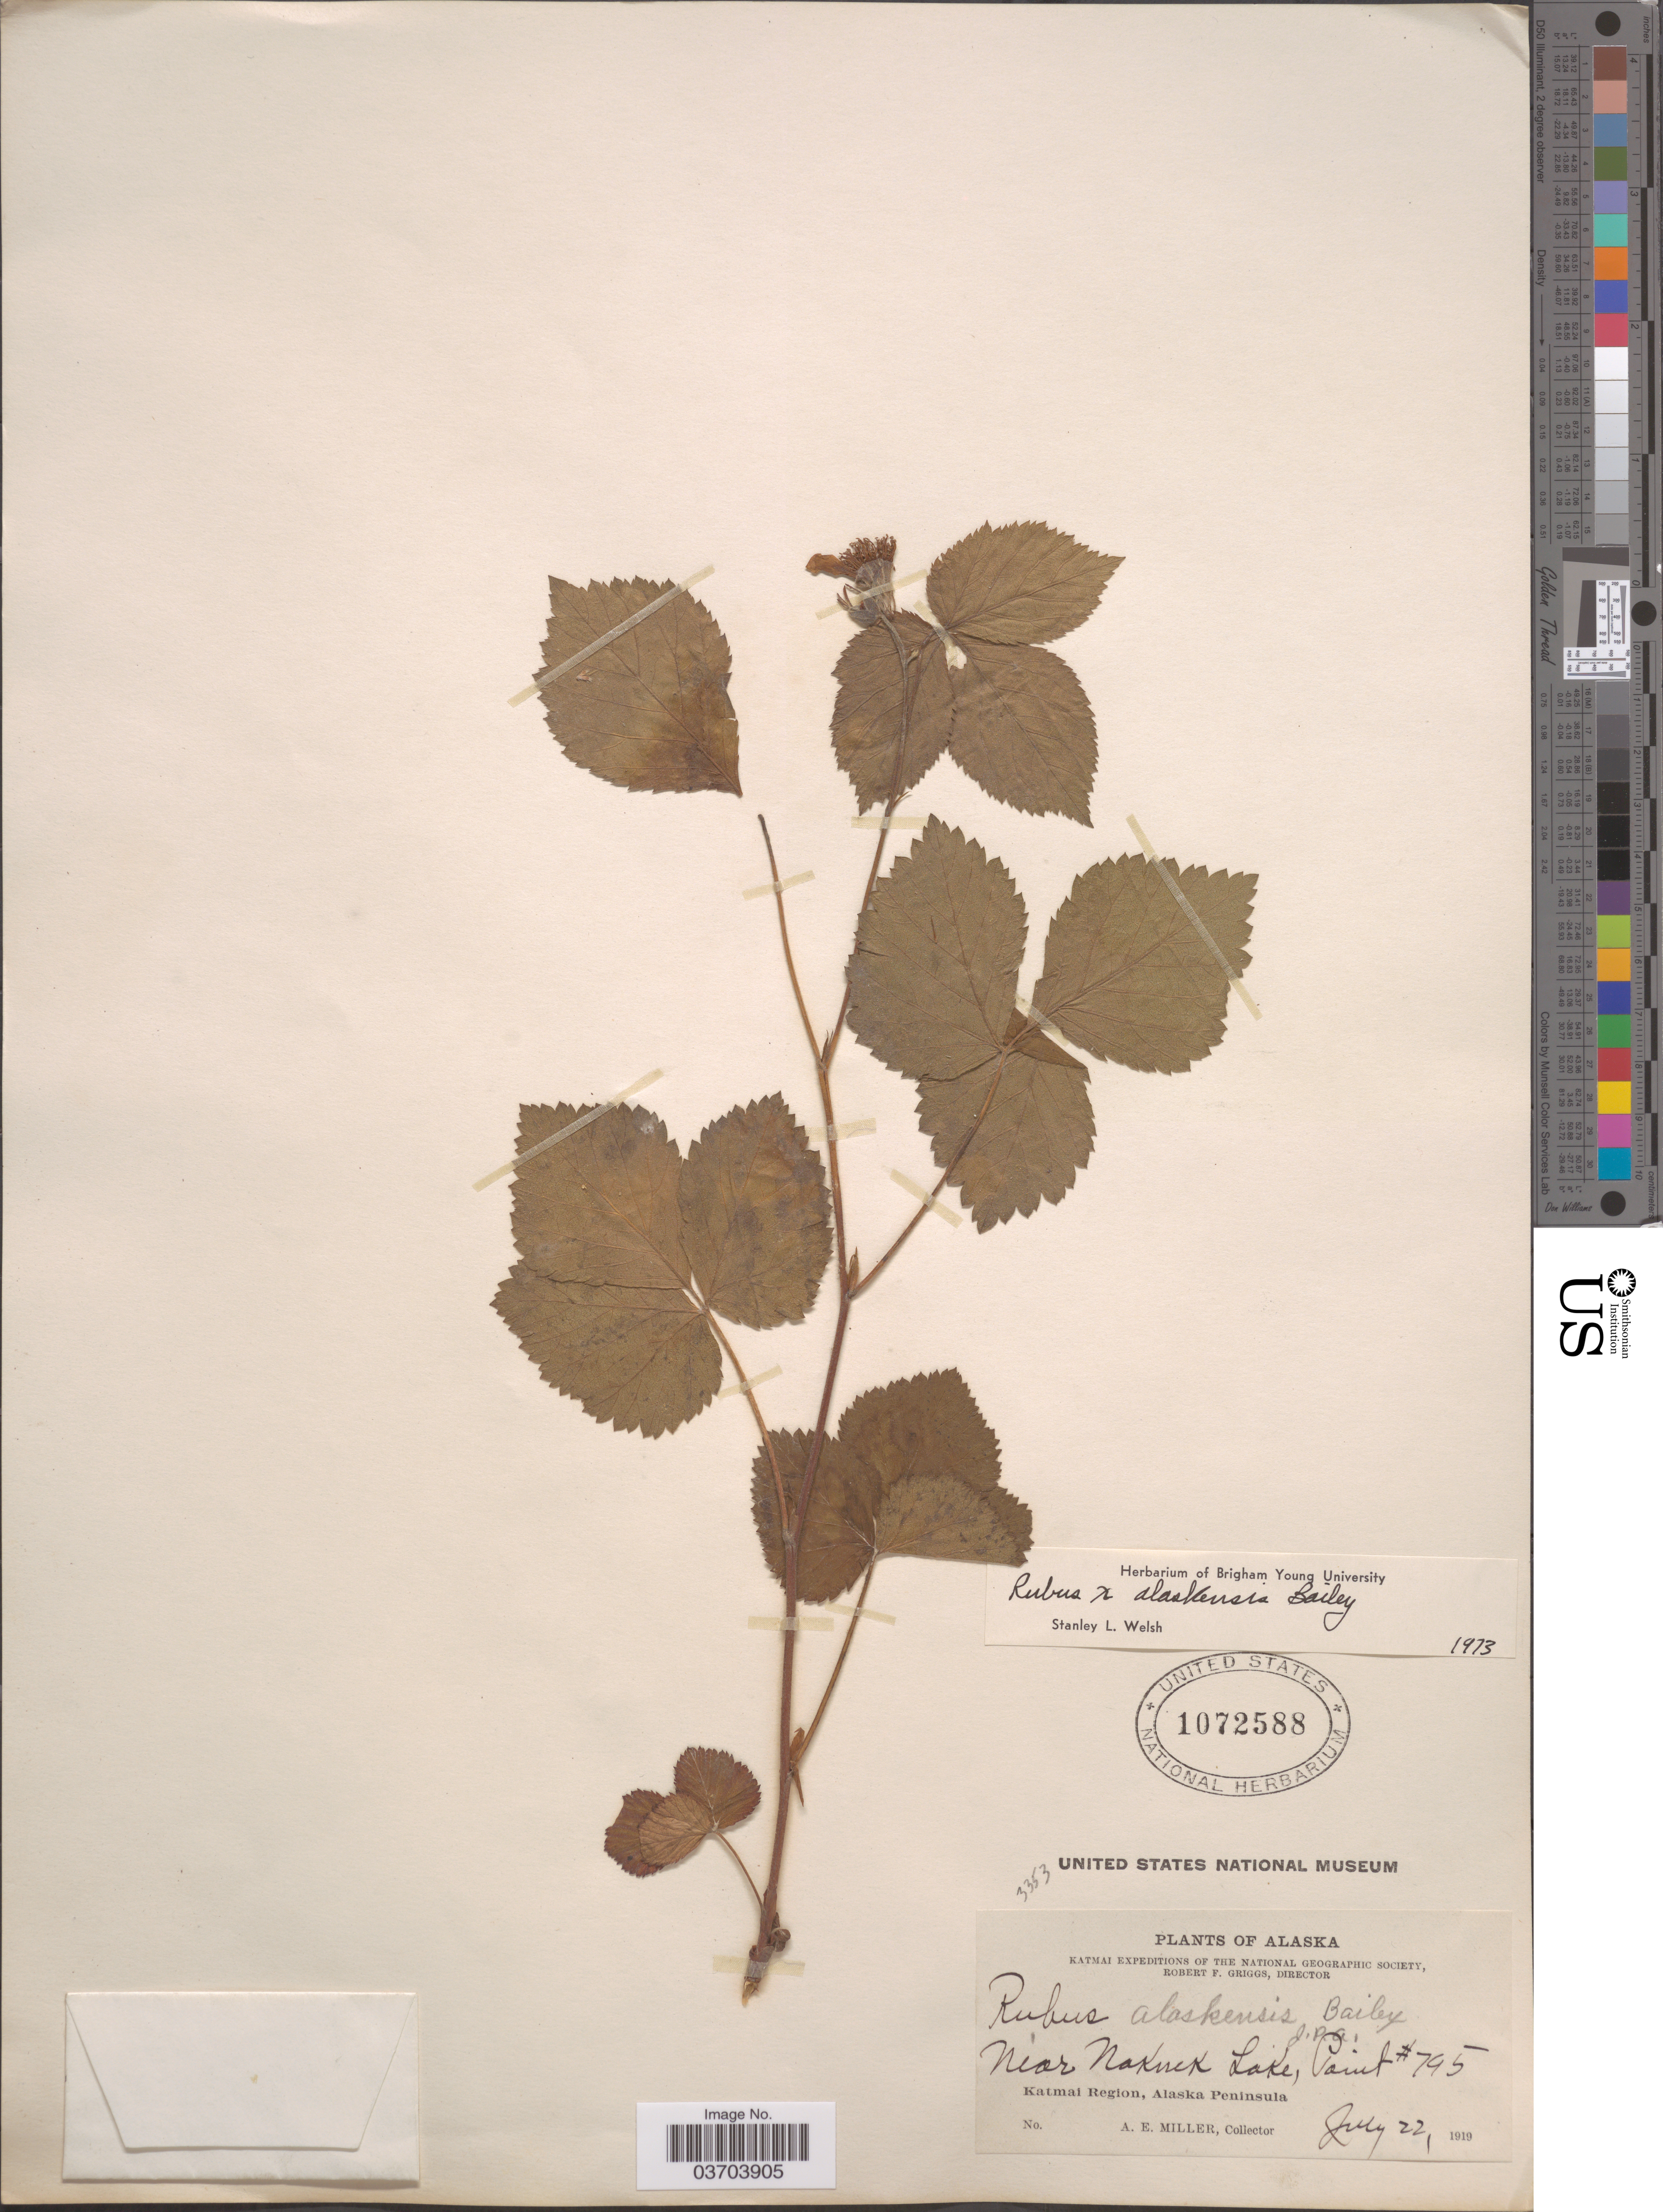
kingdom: Plantae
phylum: Tracheophyta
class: Magnoliopsida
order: Rosales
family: Rosaceae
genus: Rubus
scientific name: Rubus alaskensis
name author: L.H. Bailey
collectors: A. E. Miller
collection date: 1919-07-22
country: United States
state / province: Alaska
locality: Near Naknek Lake, Point #795. Katmai Region, Alaska Peninsula.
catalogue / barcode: US 1072588